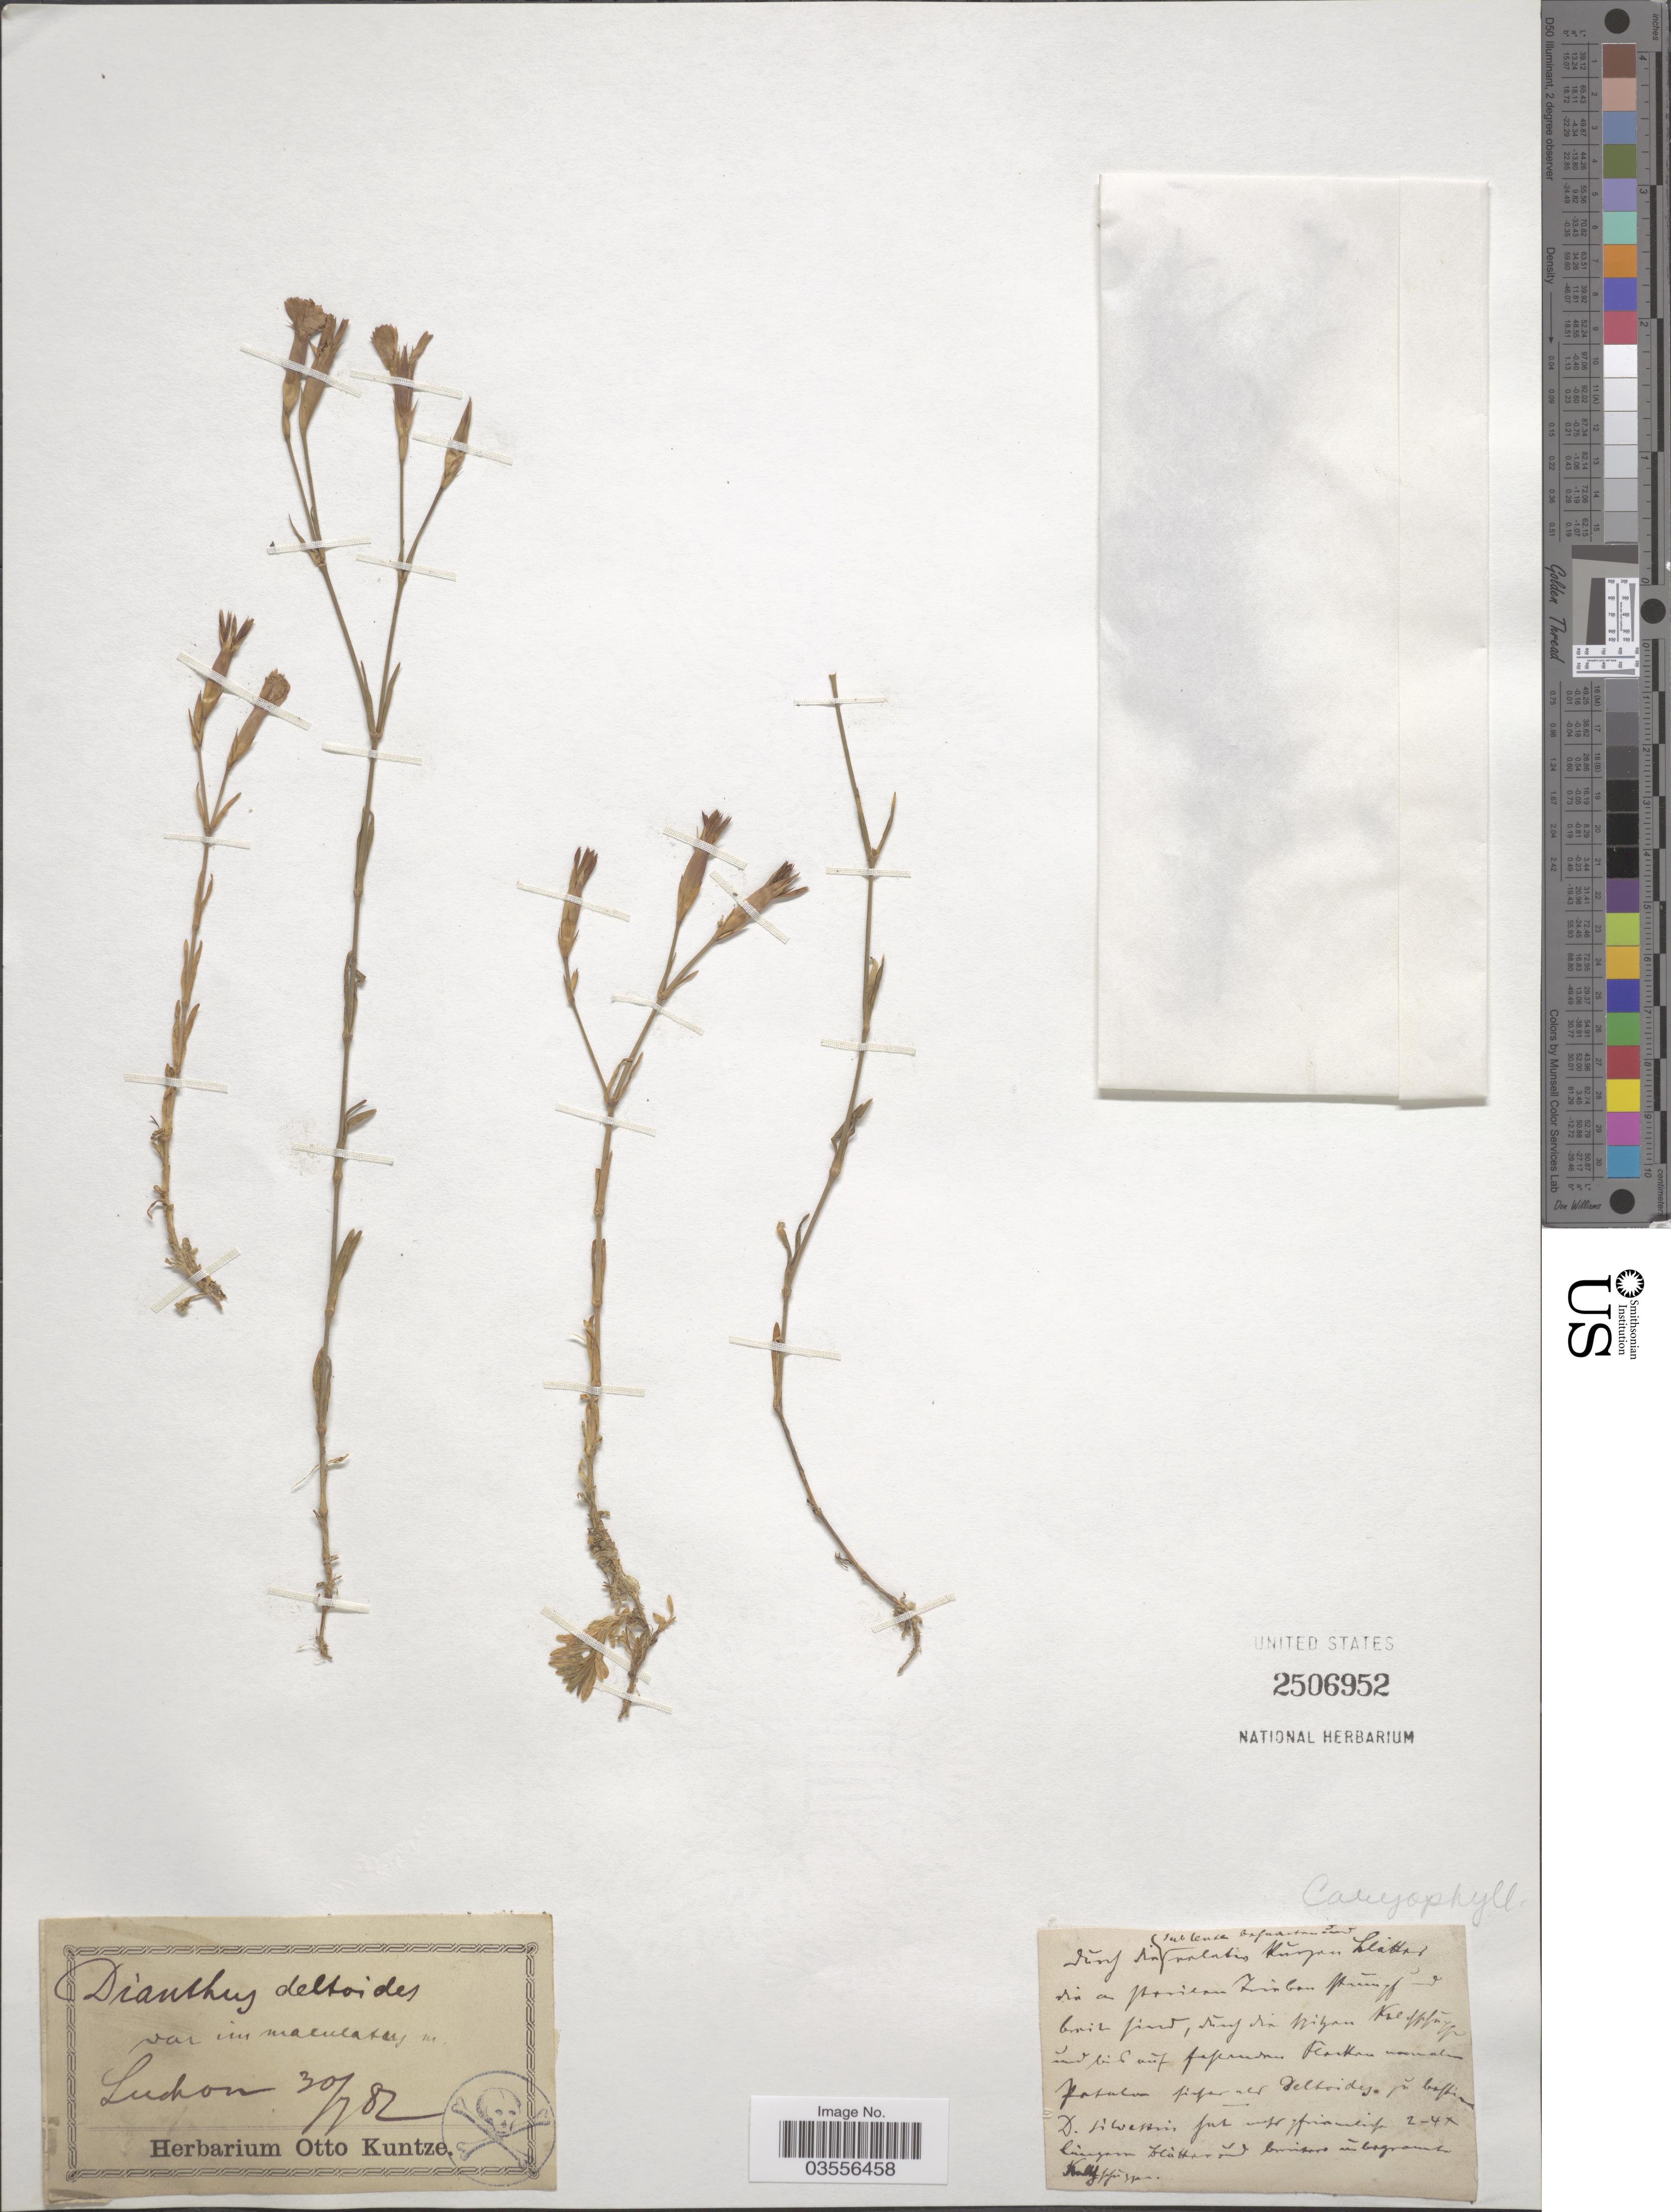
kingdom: Plantae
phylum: Tracheophyta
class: Magnoliopsida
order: Caryophyllales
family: Caryophyllaceae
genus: Dianthus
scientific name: Dianthus deltoides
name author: L.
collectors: ex herb. Otto Kuntze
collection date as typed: Transcribed d/m/y: 30/7/82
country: France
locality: Luchon.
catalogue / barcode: US 2506952